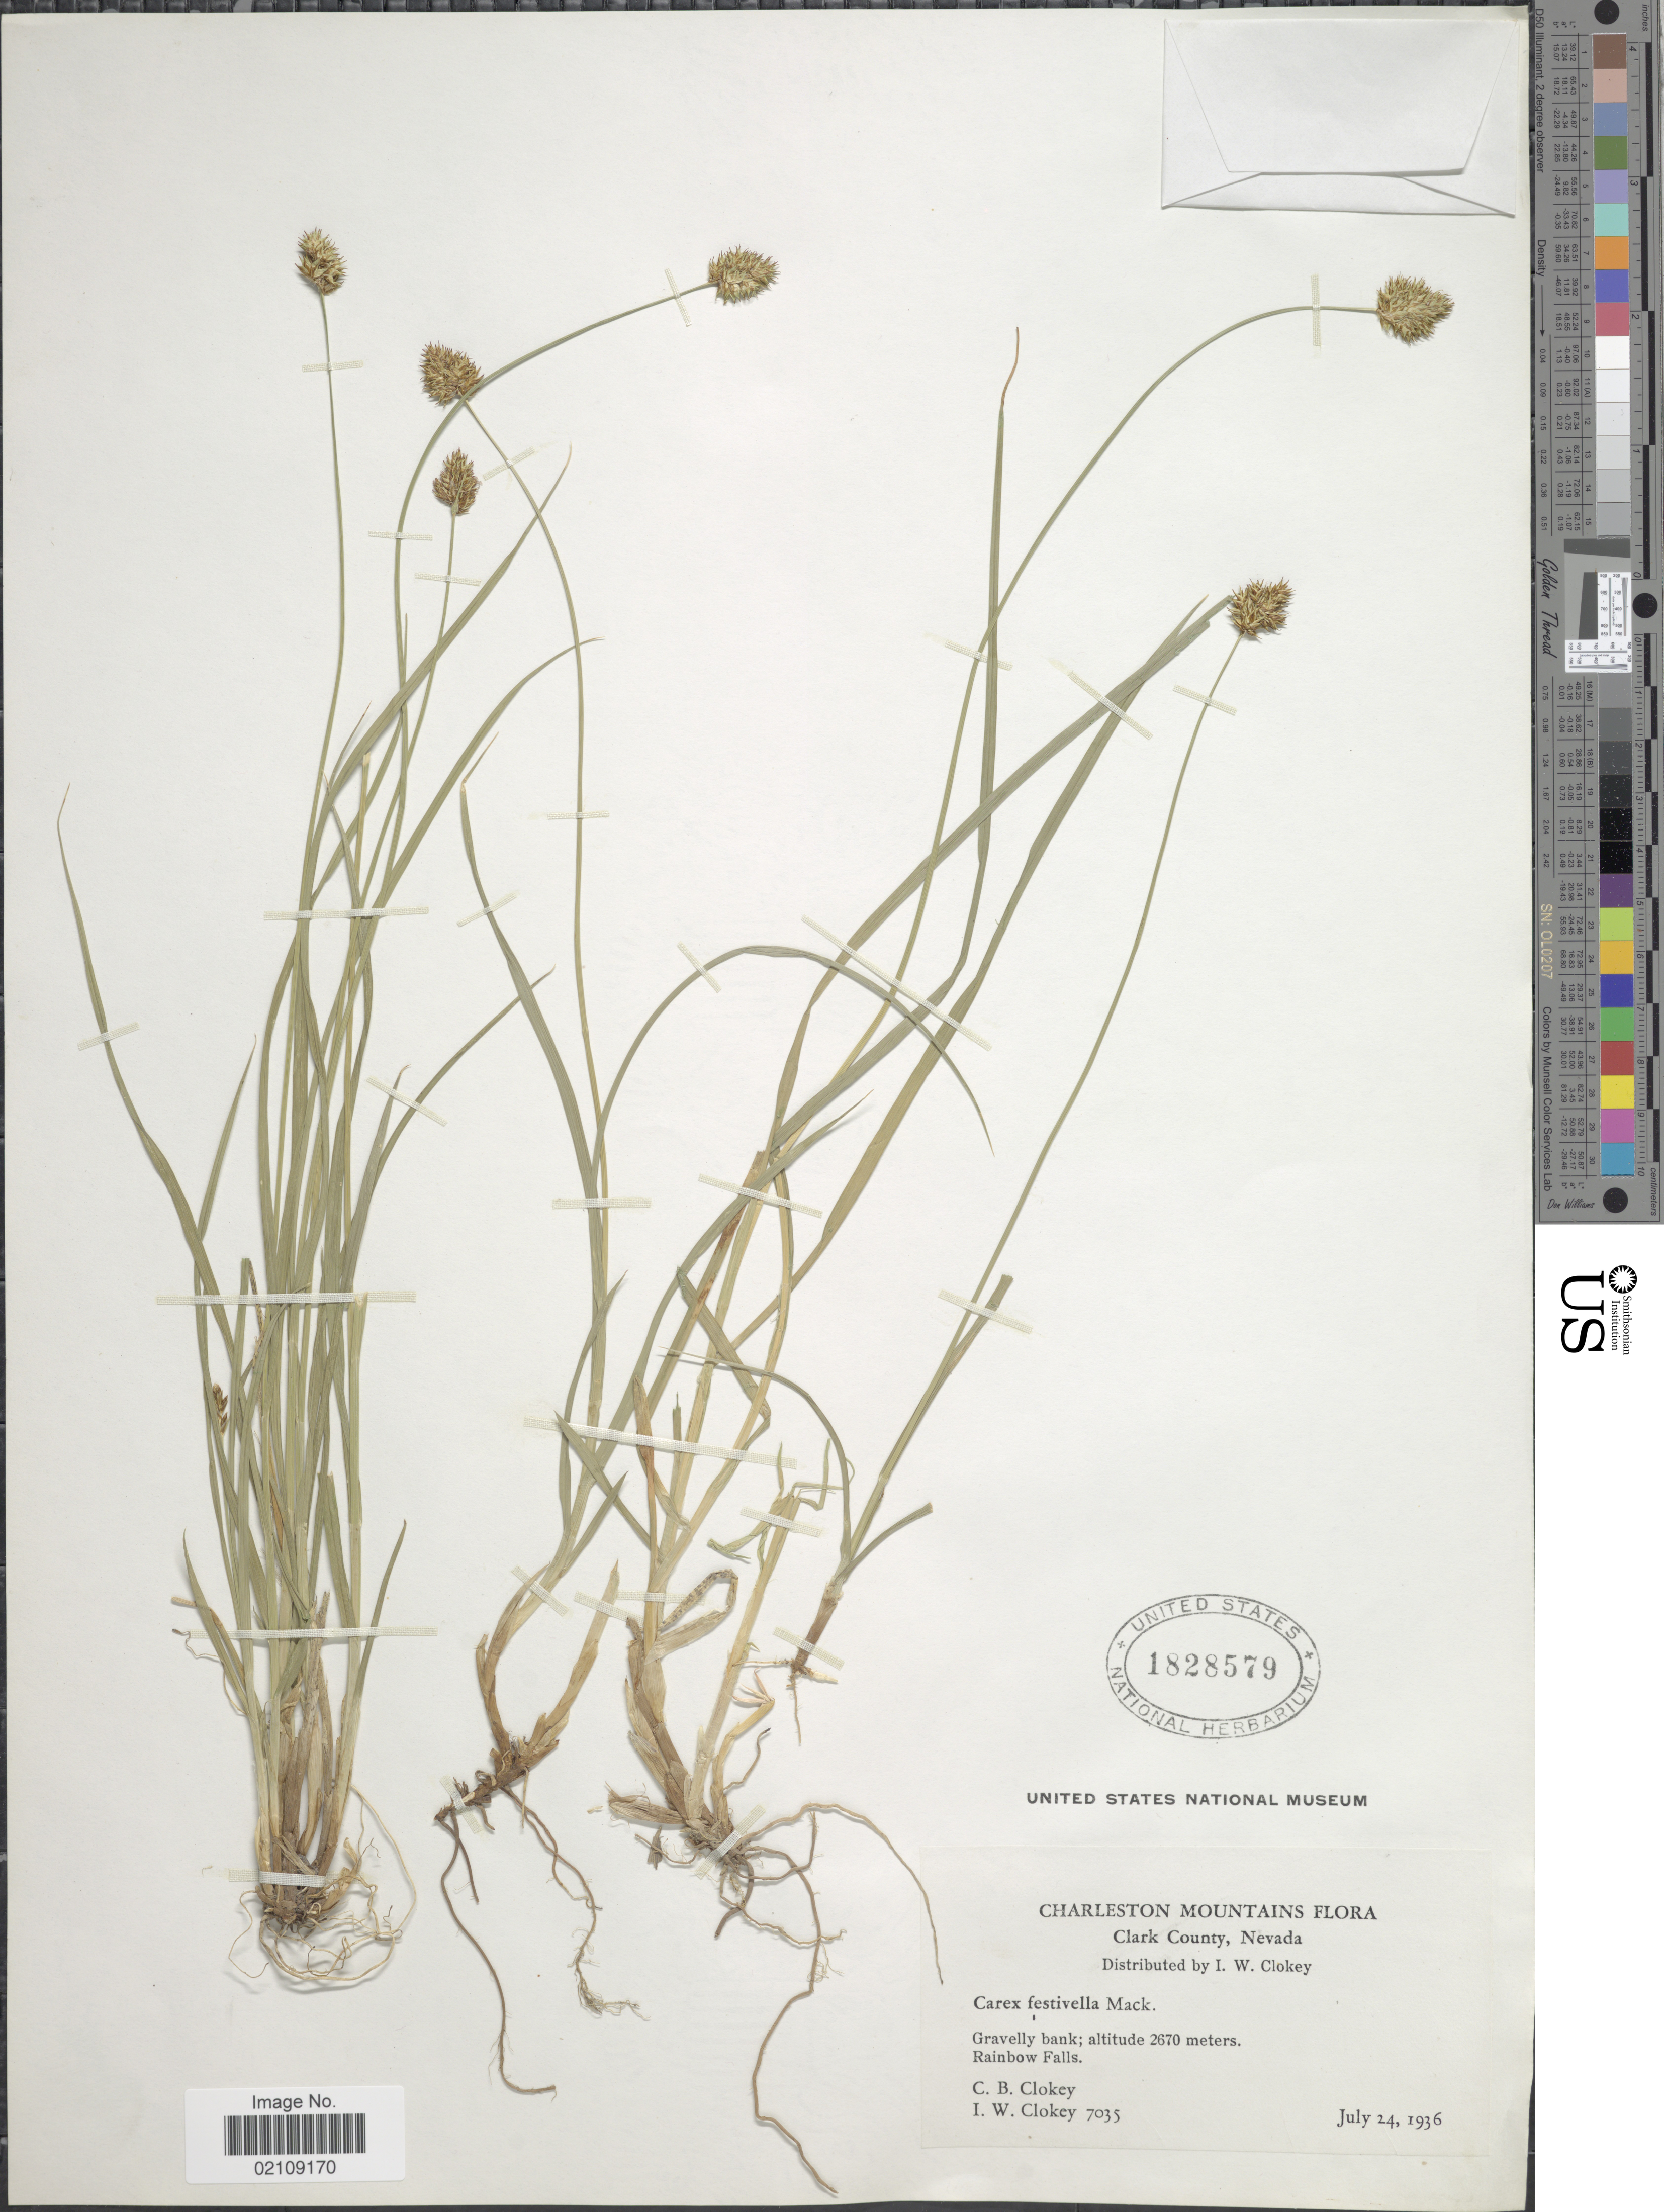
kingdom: Plantae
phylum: Tracheophyta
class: Liliopsida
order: Poales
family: Cyperaceae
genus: Carex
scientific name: Carex microptera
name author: Mack.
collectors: C. Clokey & I. W. Clokey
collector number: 7035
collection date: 1936-07-24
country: United States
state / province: Nevada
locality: Charleston Mountains. Rainbow Falls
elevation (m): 2670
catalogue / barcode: US 1828579